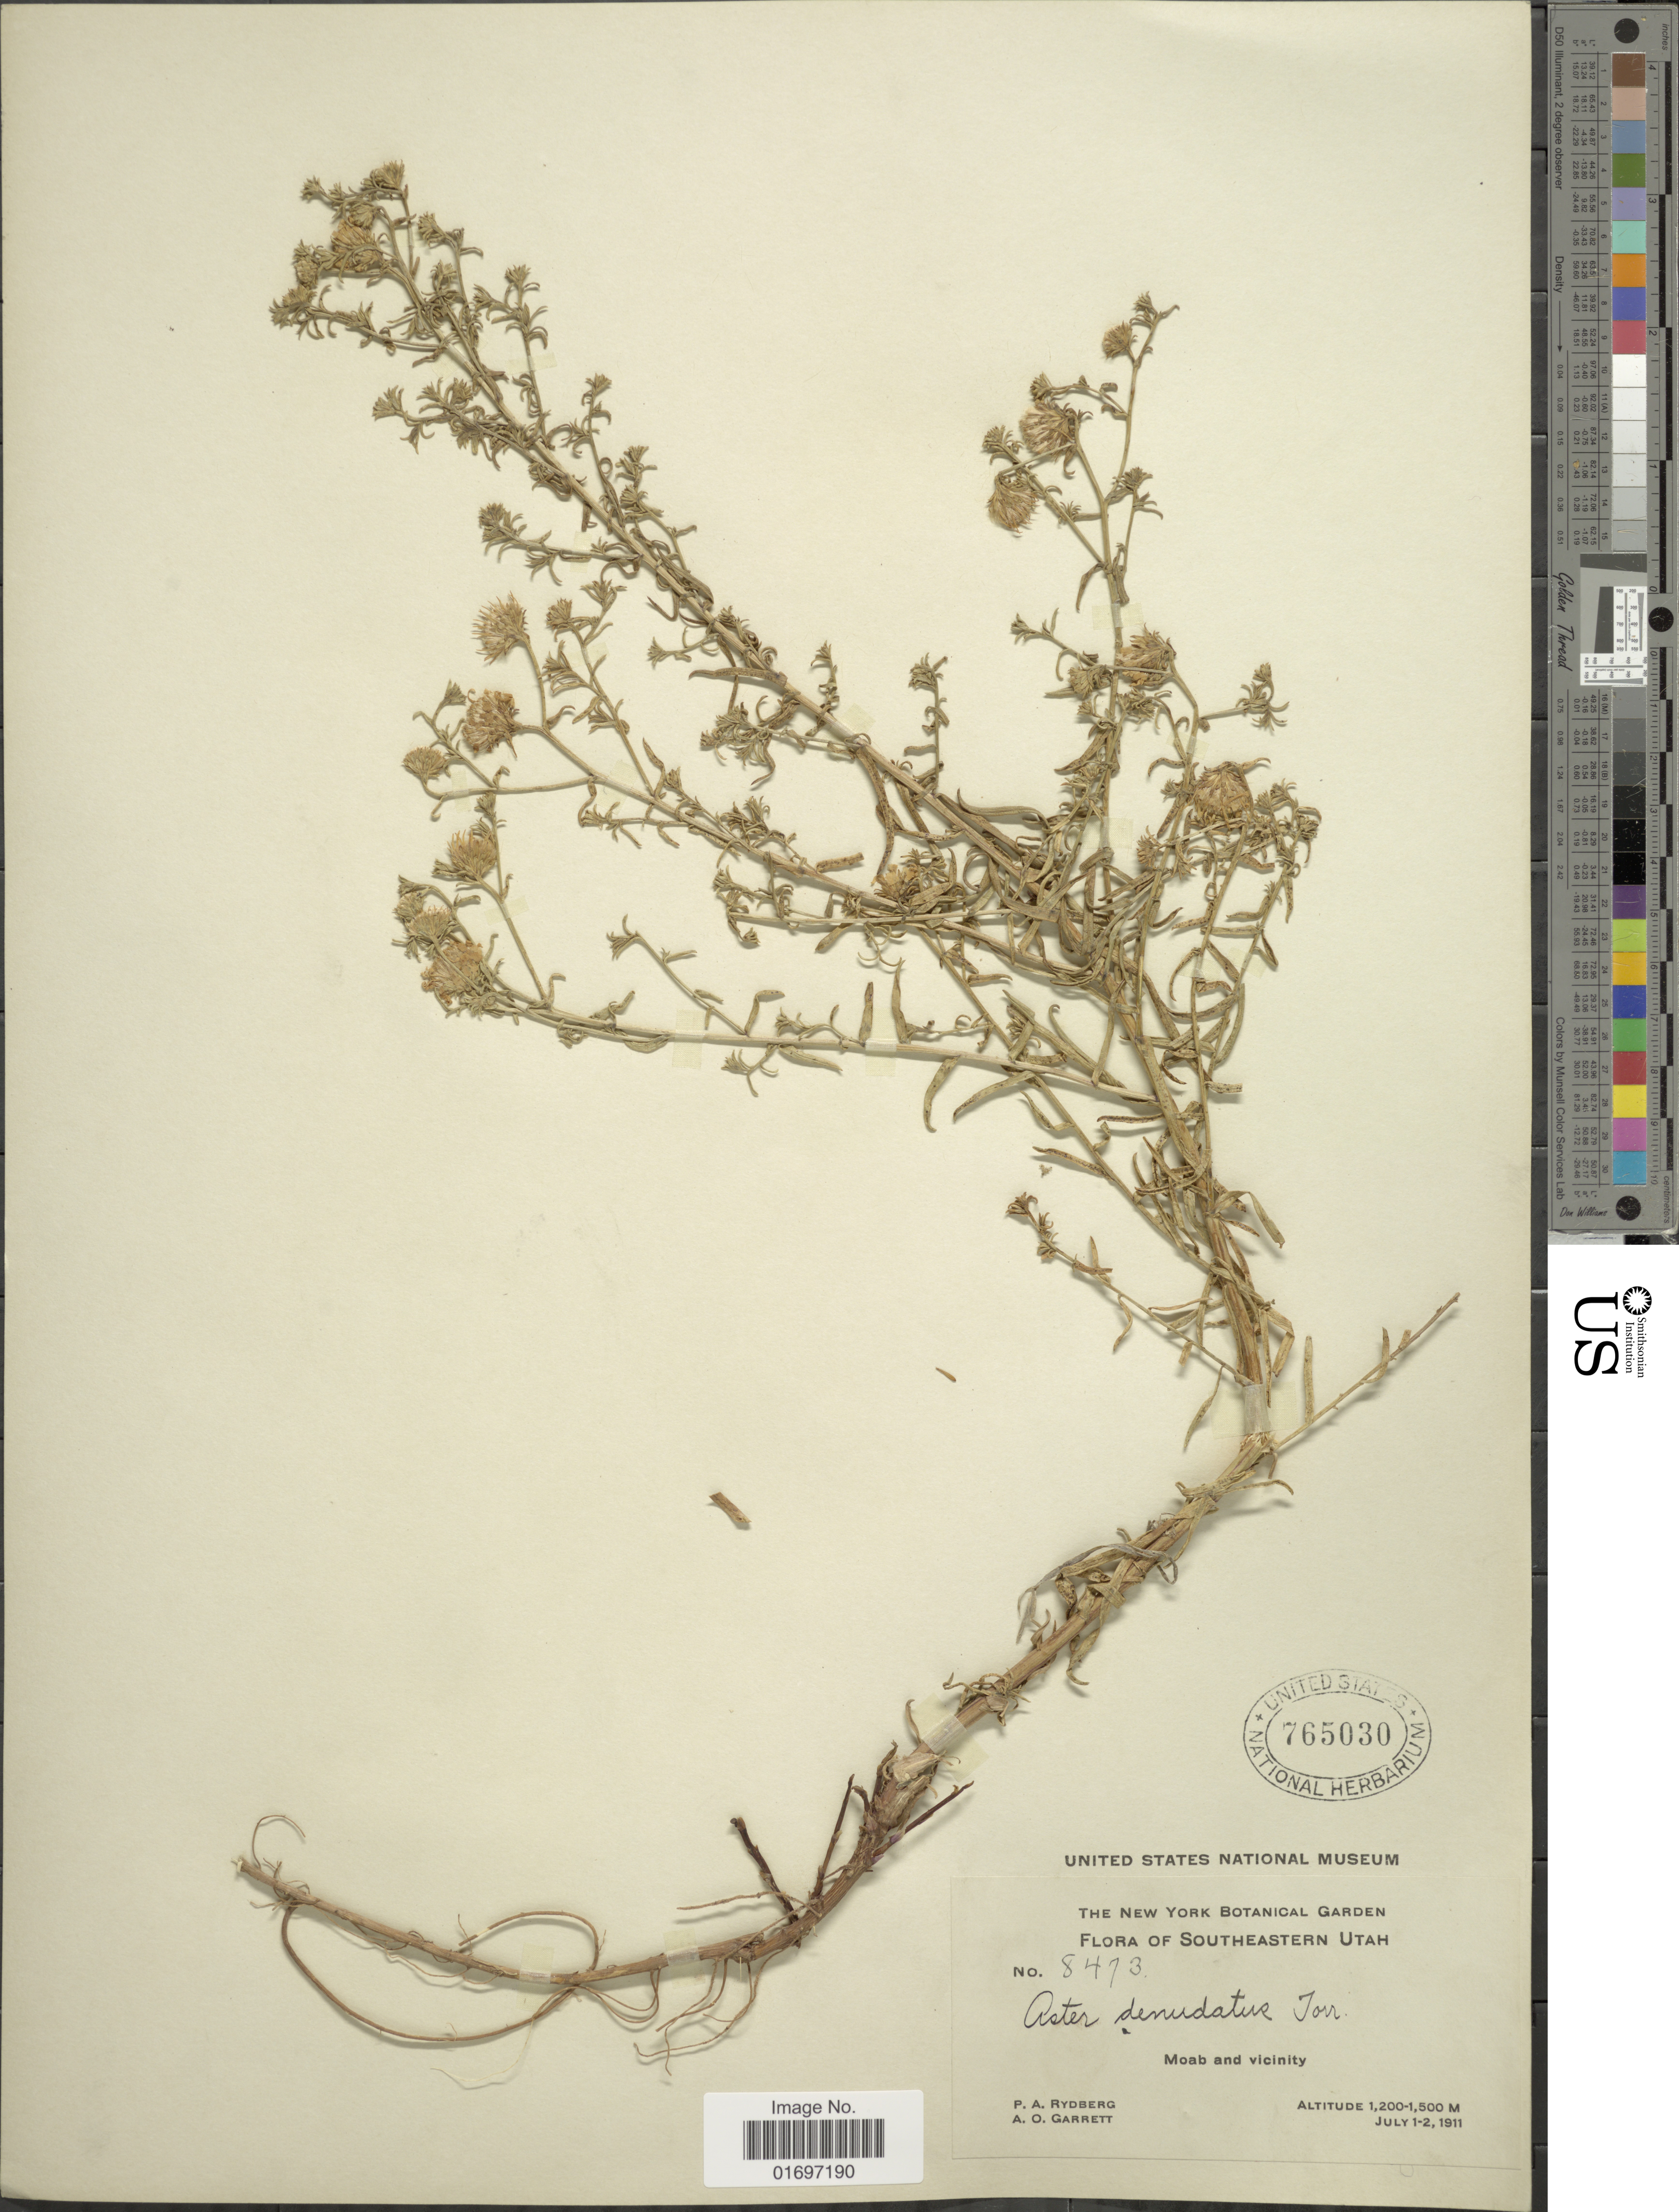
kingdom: Plantae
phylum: Tracheophyta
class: Magnoliopsida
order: Asterales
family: Asteraceae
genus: Symphyotrichum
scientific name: Symphyotrichum ascendens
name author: (Lindl.) G.L. Nesom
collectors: P. A. Rydberg & A. O. Garrett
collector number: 8473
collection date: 1911-07-01/1911-07-02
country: United States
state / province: Utah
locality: Southeastern Utah. Moab and vicinity.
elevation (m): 1200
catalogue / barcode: US 765030